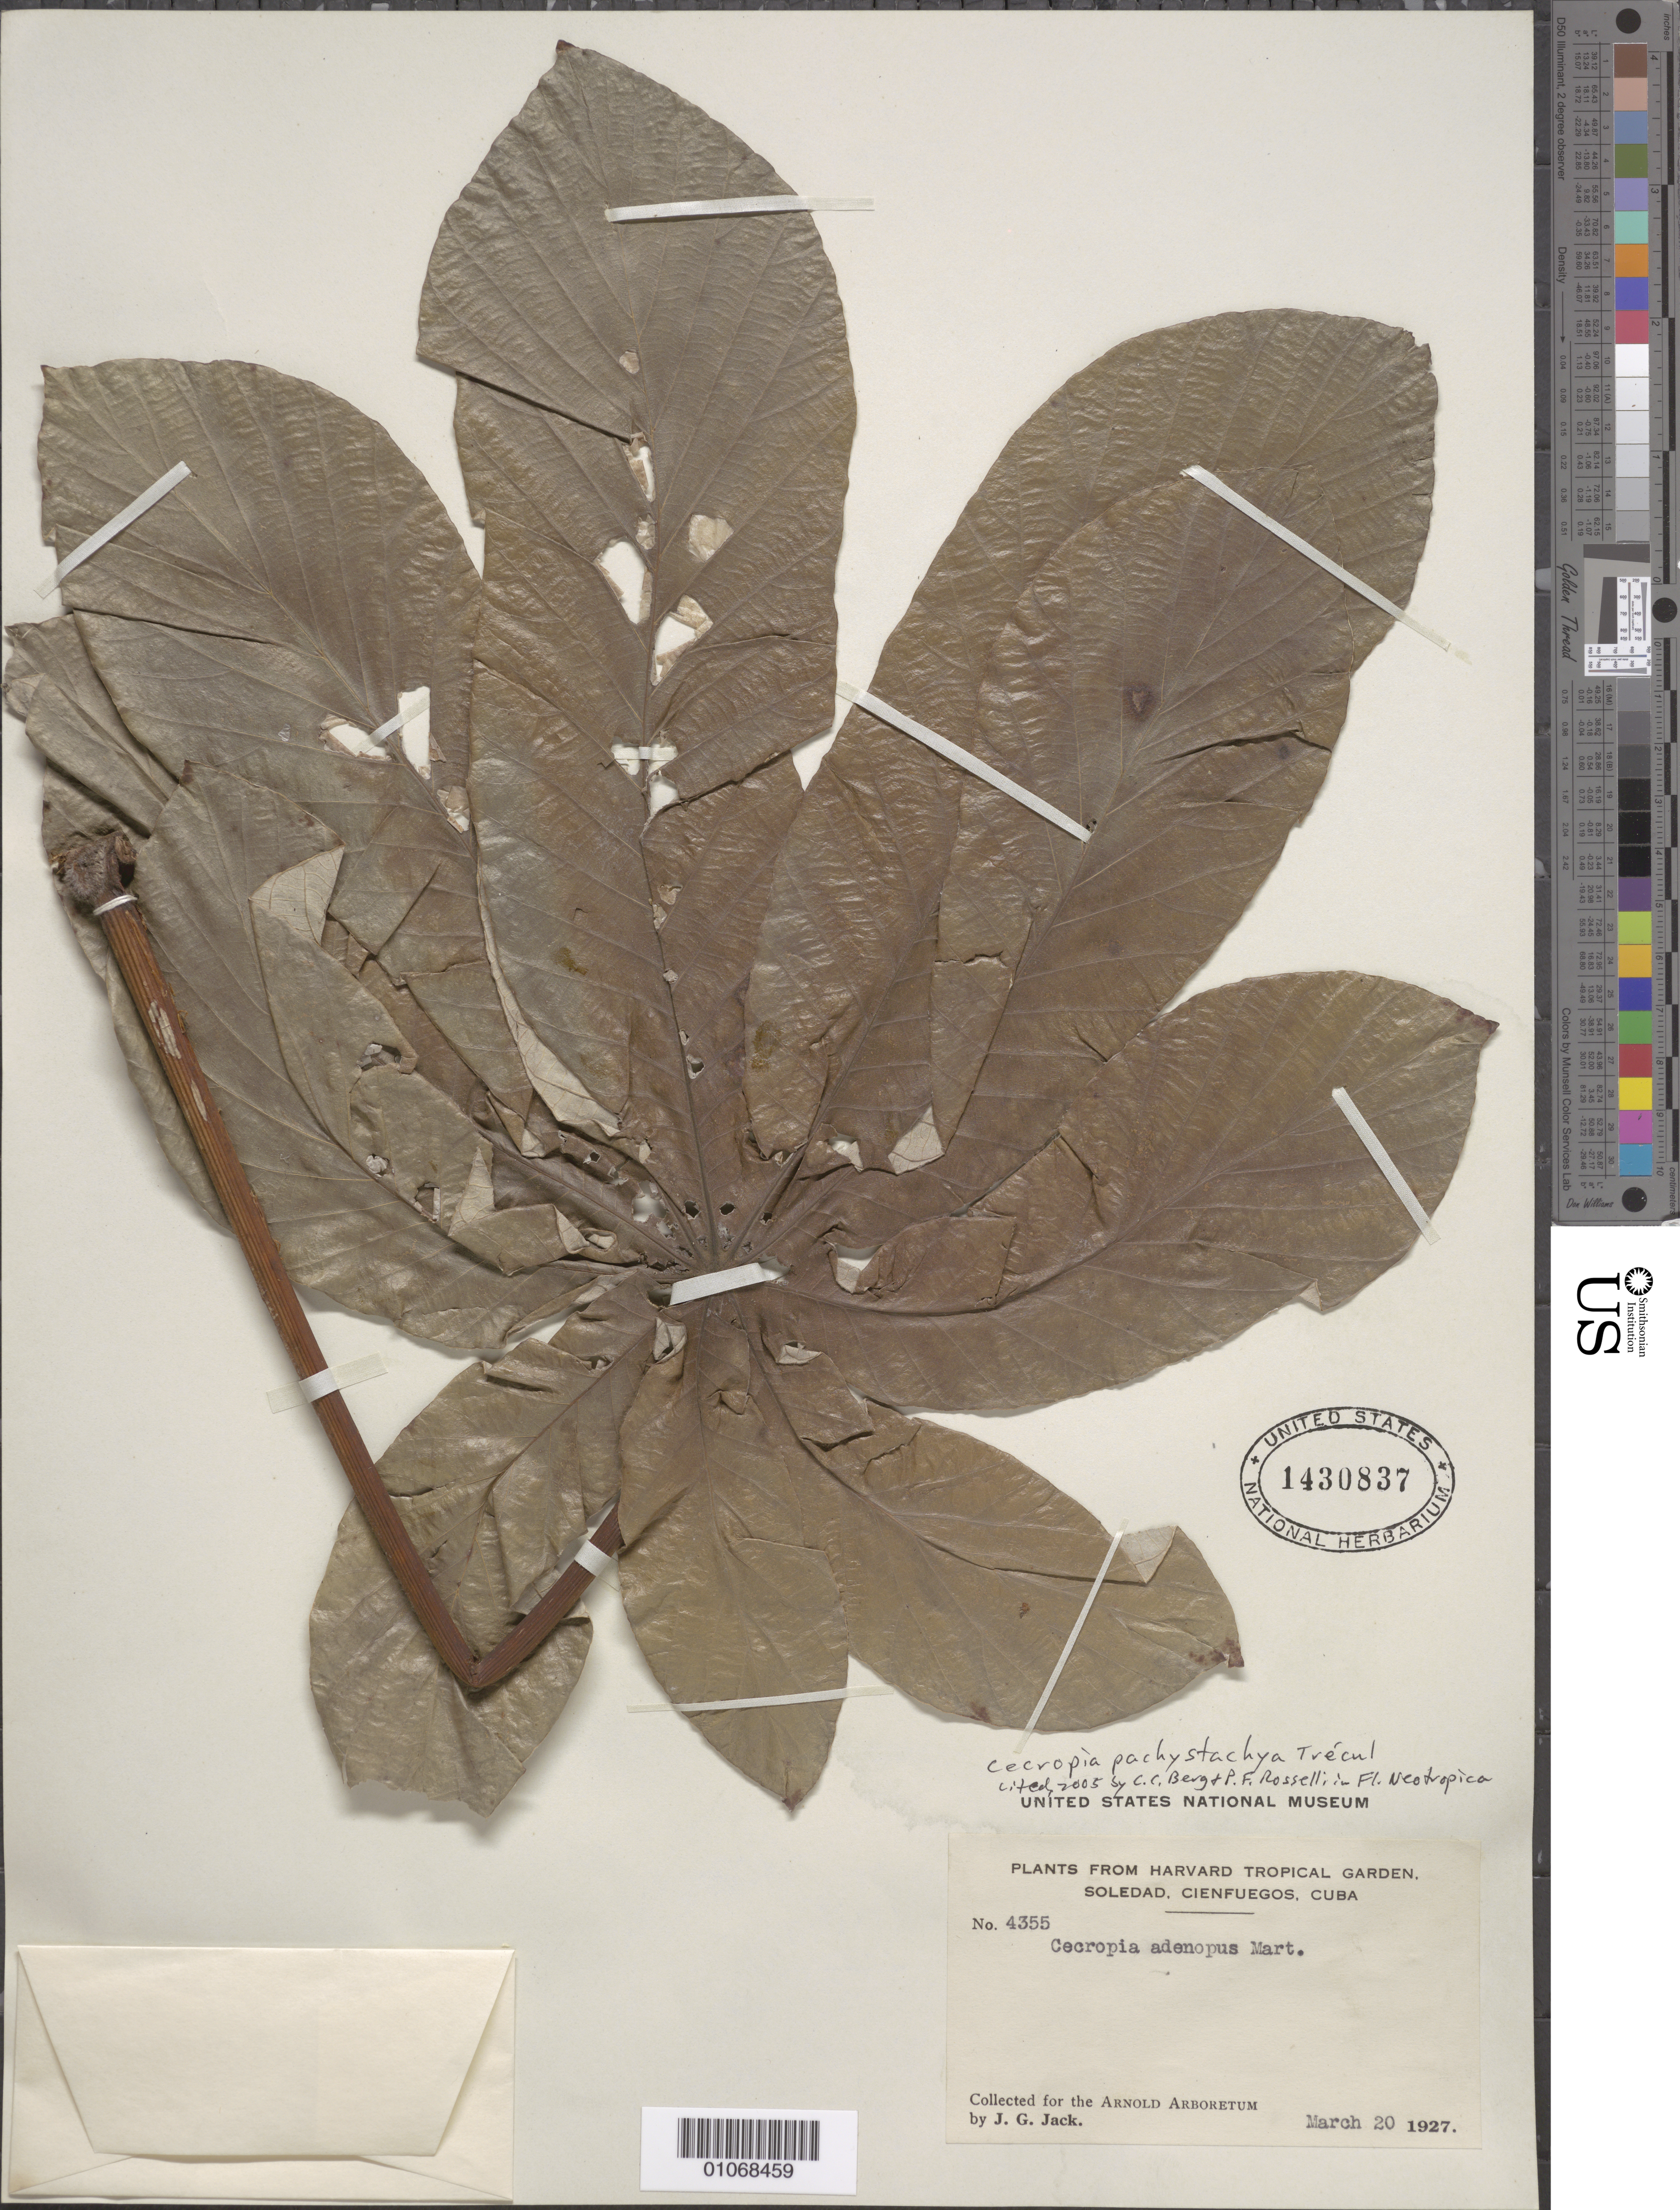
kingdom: Plantae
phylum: Tracheophyta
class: Magnoliopsida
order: Rosales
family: Urticaceae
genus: Cecropia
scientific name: Cecropia pachystachya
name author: Trécul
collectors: J. G. Jack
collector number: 4355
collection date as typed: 20 Mar 1927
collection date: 1927-03-20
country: Cuba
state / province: Cienfuegos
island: Cuba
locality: Soledad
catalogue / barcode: US 1430837